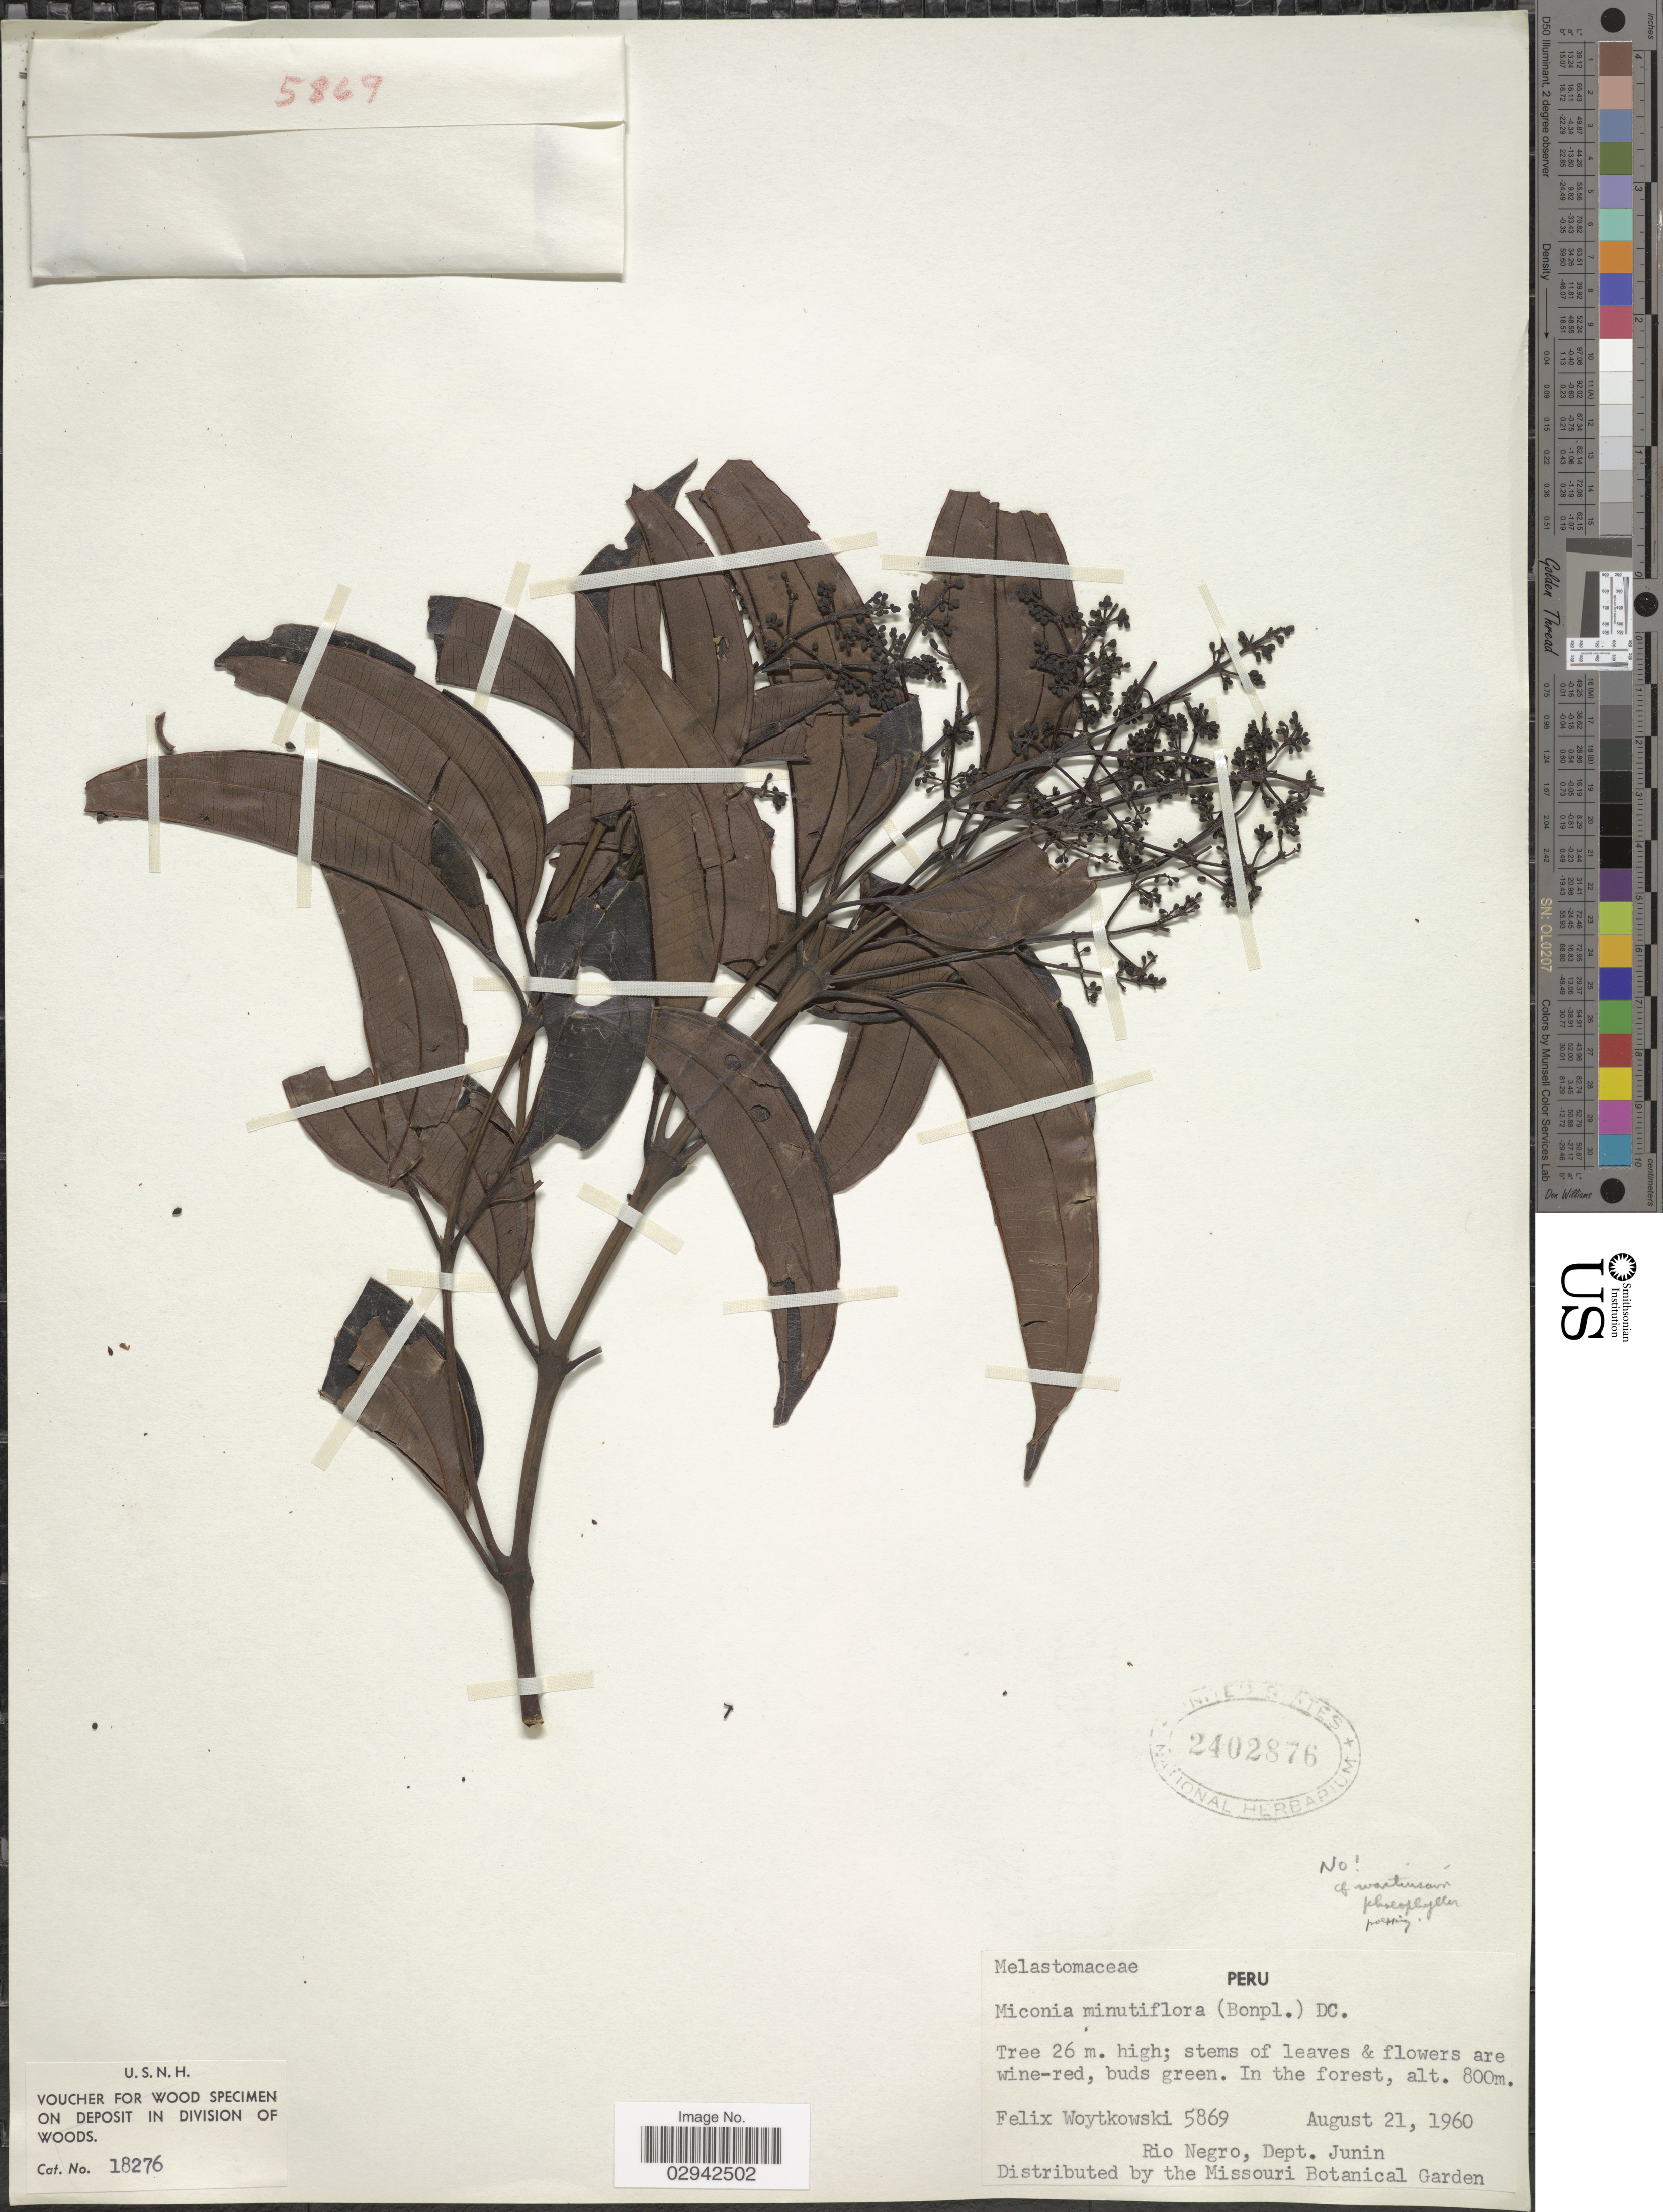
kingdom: Plantae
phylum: Tracheophyta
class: Magnoliopsida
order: Myrtales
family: Melastomataceae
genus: Miconia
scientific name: Miconia pyrifolia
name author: Naudin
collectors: F. Woytkowski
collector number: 5869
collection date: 1960-08-21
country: Peru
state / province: Junín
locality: Rio Negro, Dept. Junin.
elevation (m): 800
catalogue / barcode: US 2402876